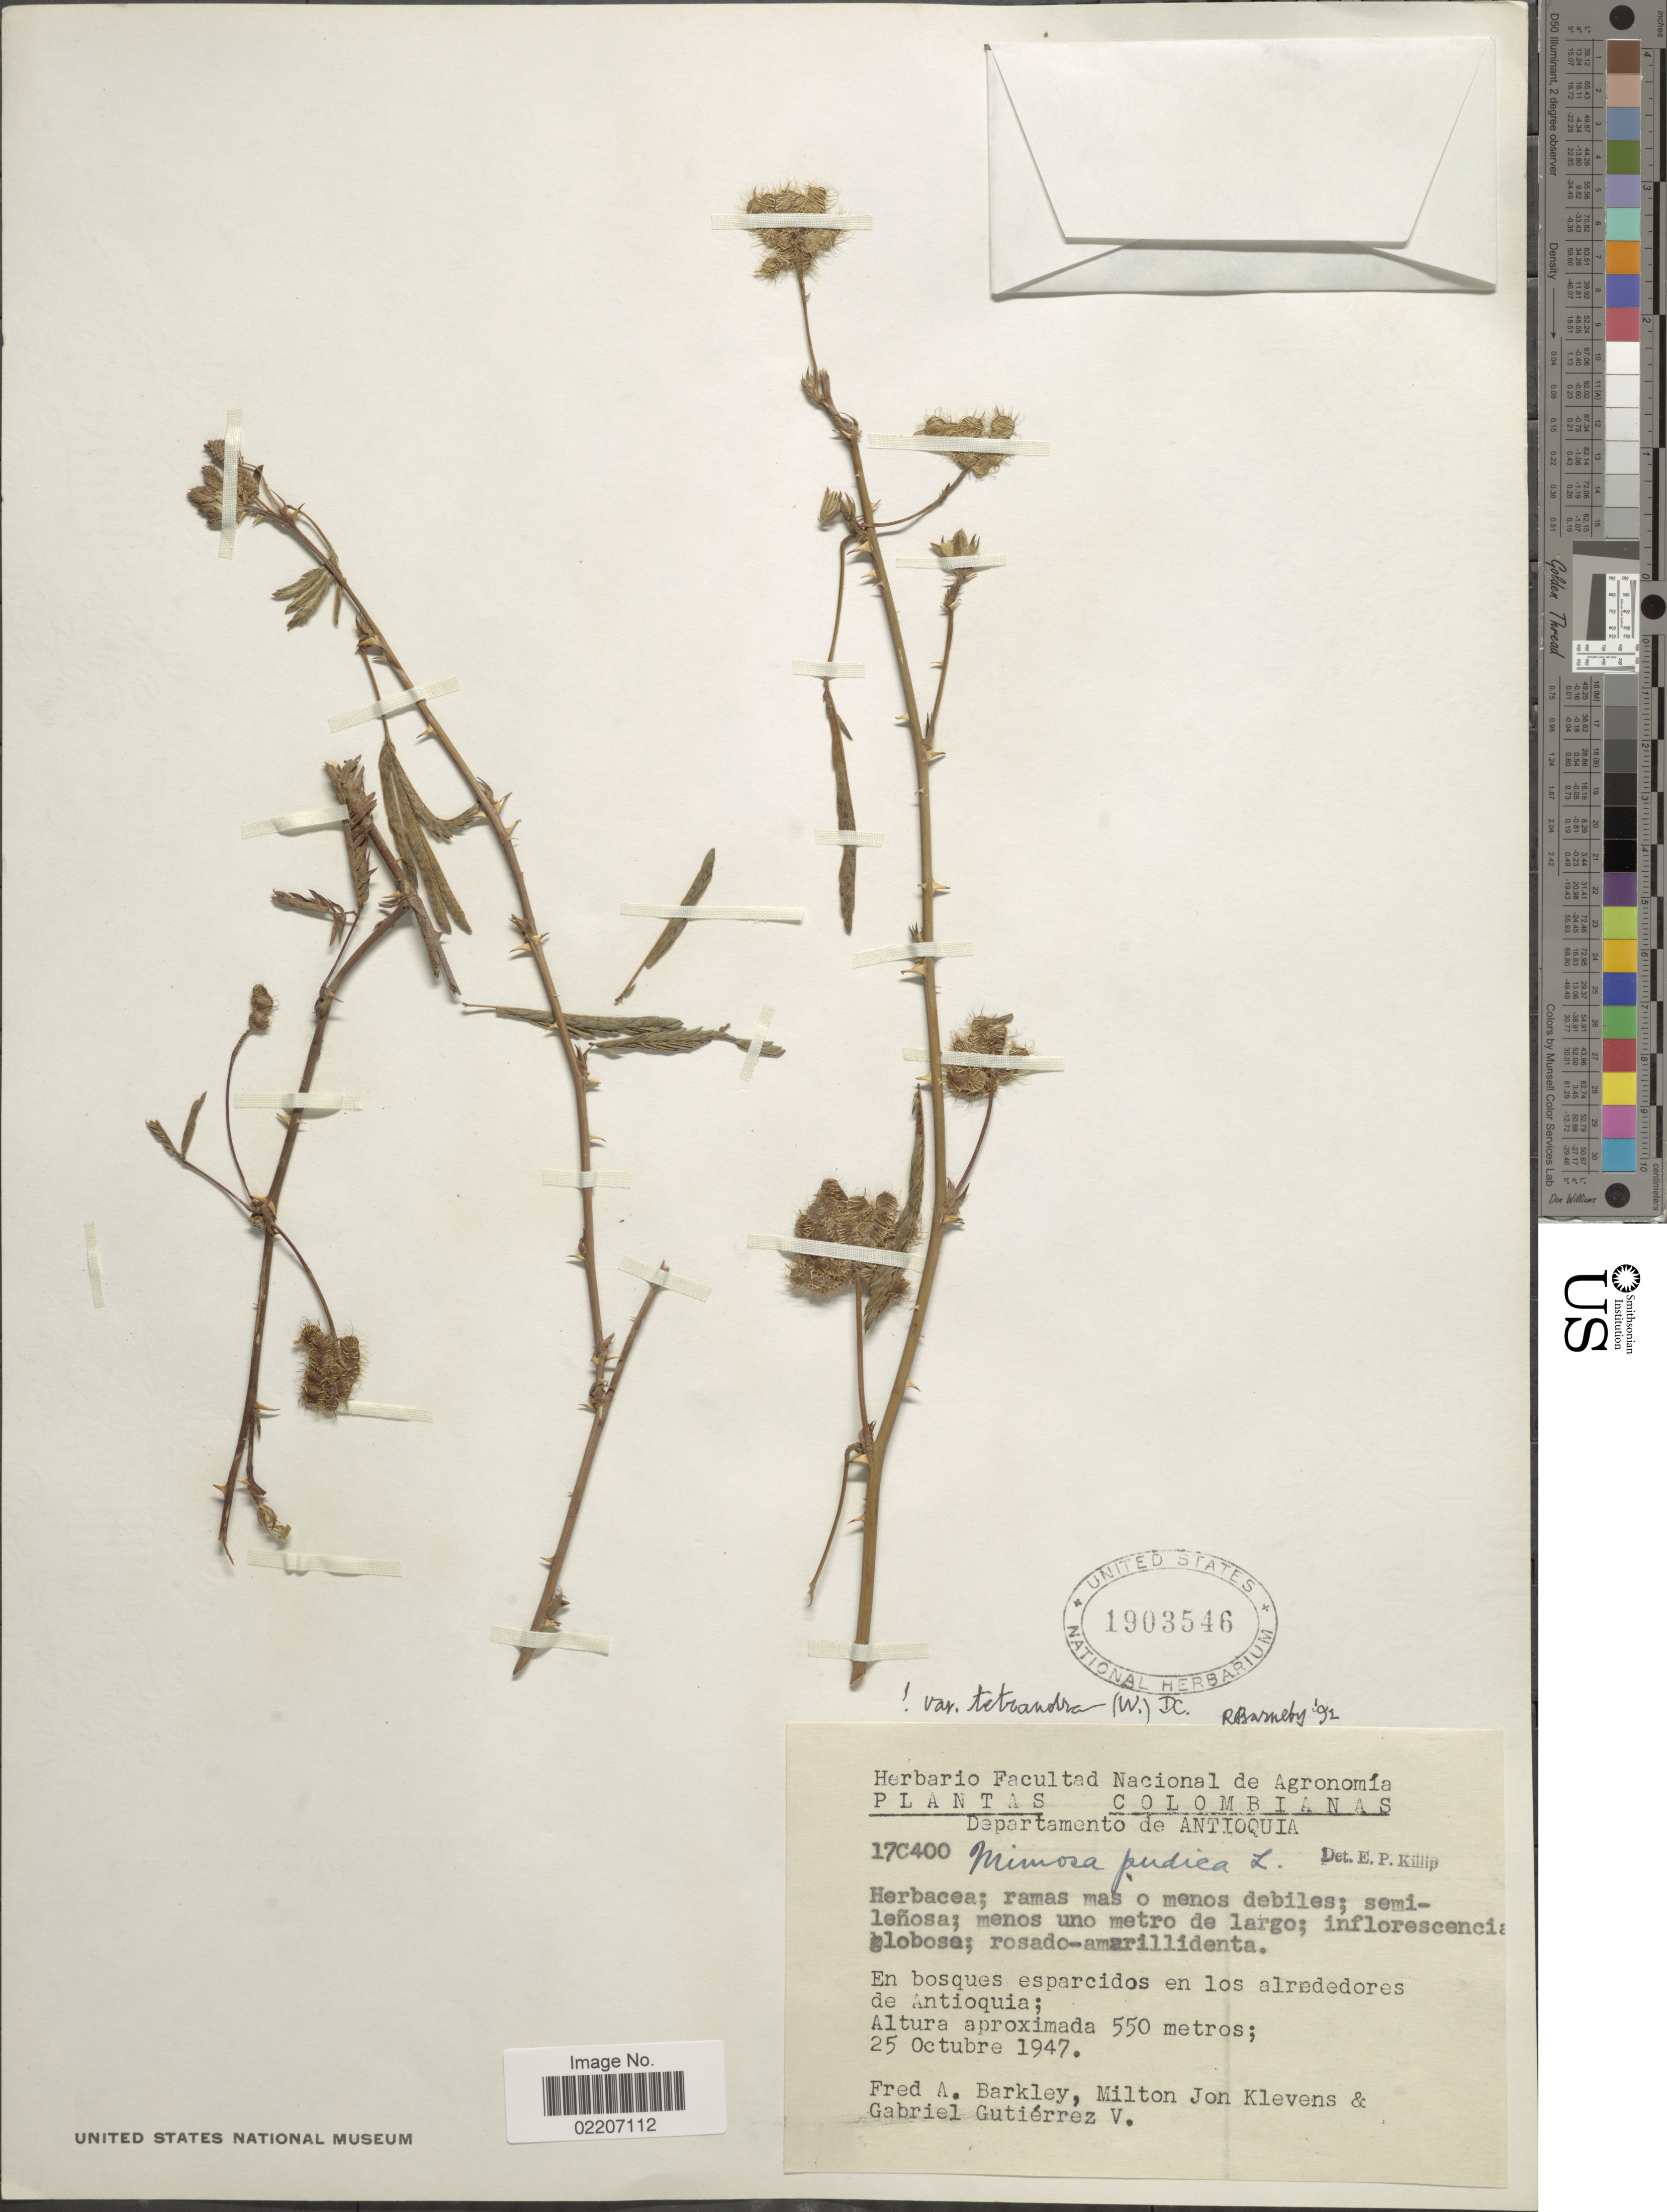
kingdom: Plantae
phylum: Tracheophyta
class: Magnoliopsida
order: Fabales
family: Fabaceae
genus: Mimosa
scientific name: Mimosa pudica var. tetrandra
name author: L.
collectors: F. A. Barkley, M. Klevens & G. Gutiérrez V.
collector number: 17C400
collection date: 1947-10-25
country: Colombia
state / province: Antioquia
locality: En bosques esparcidos en los alrededores de Antioquia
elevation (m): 550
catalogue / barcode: US 1903546